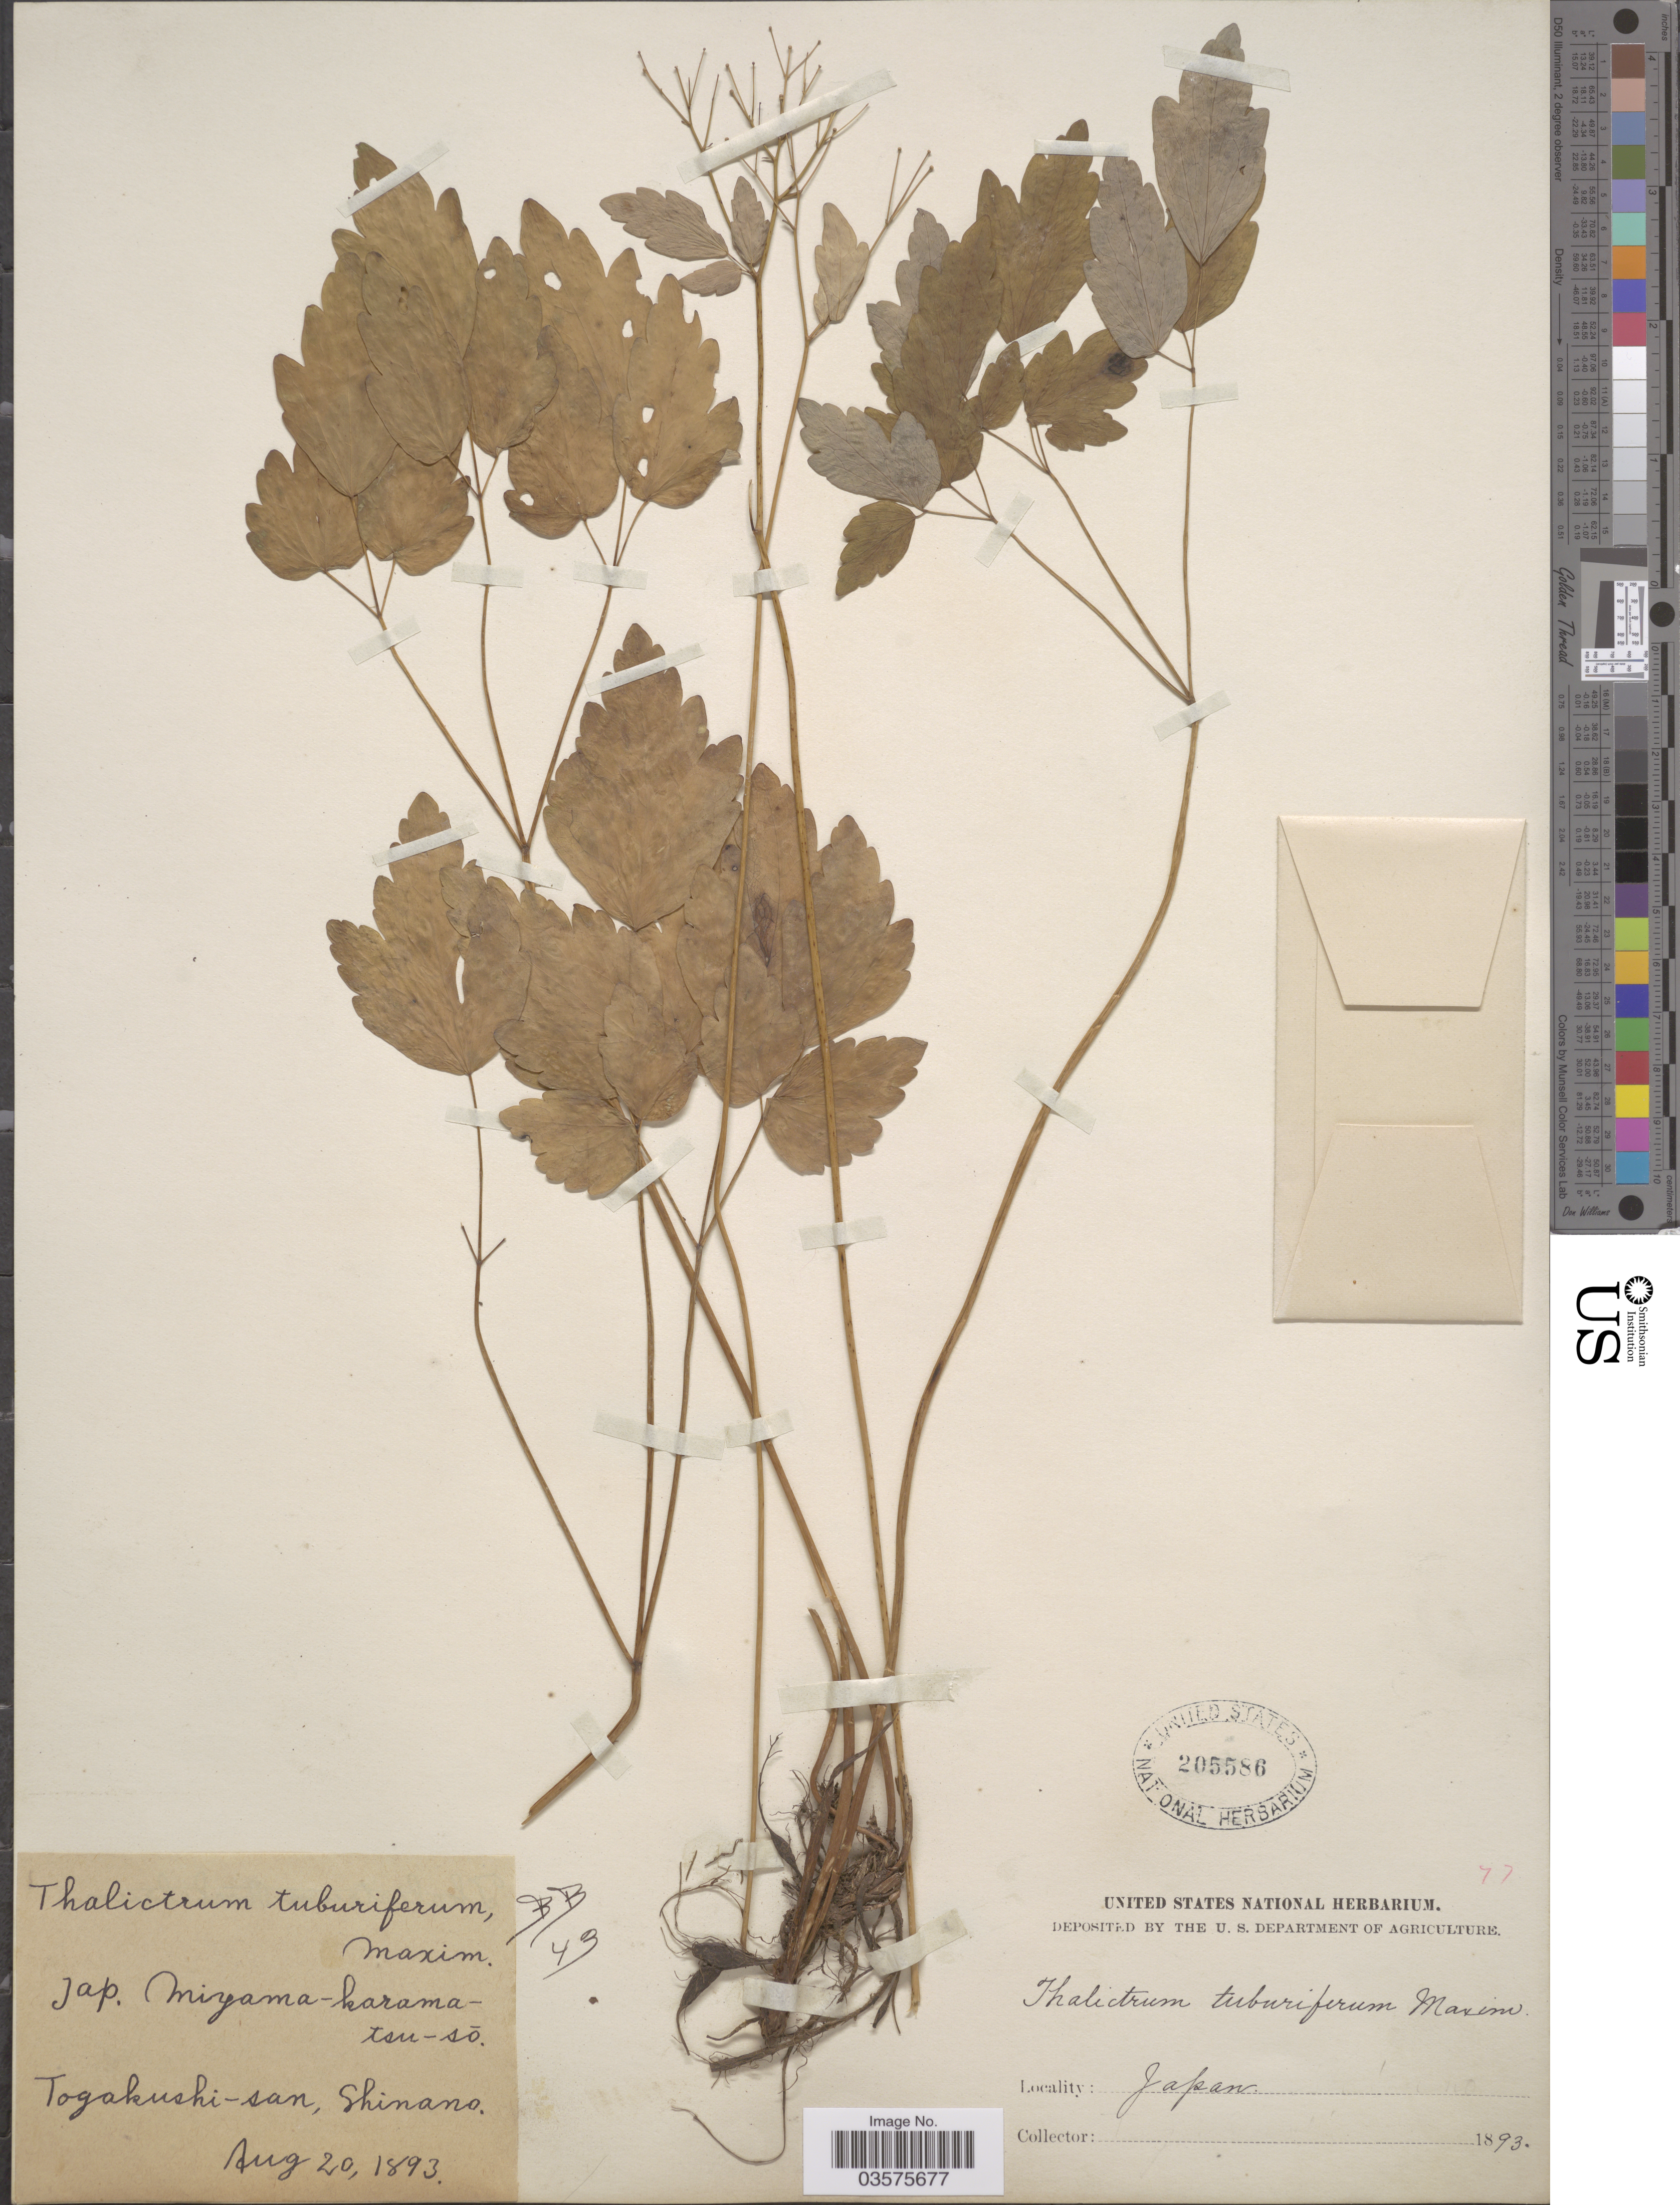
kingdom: Plantae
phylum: Tracheophyta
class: Magnoliopsida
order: Ranunculales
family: Ranunculaceae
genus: Thalictrum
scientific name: Thalictrum tuberiferum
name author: Maxim.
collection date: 1893-08-20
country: Japan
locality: Togakushi-san, Shinano.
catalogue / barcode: US 205586